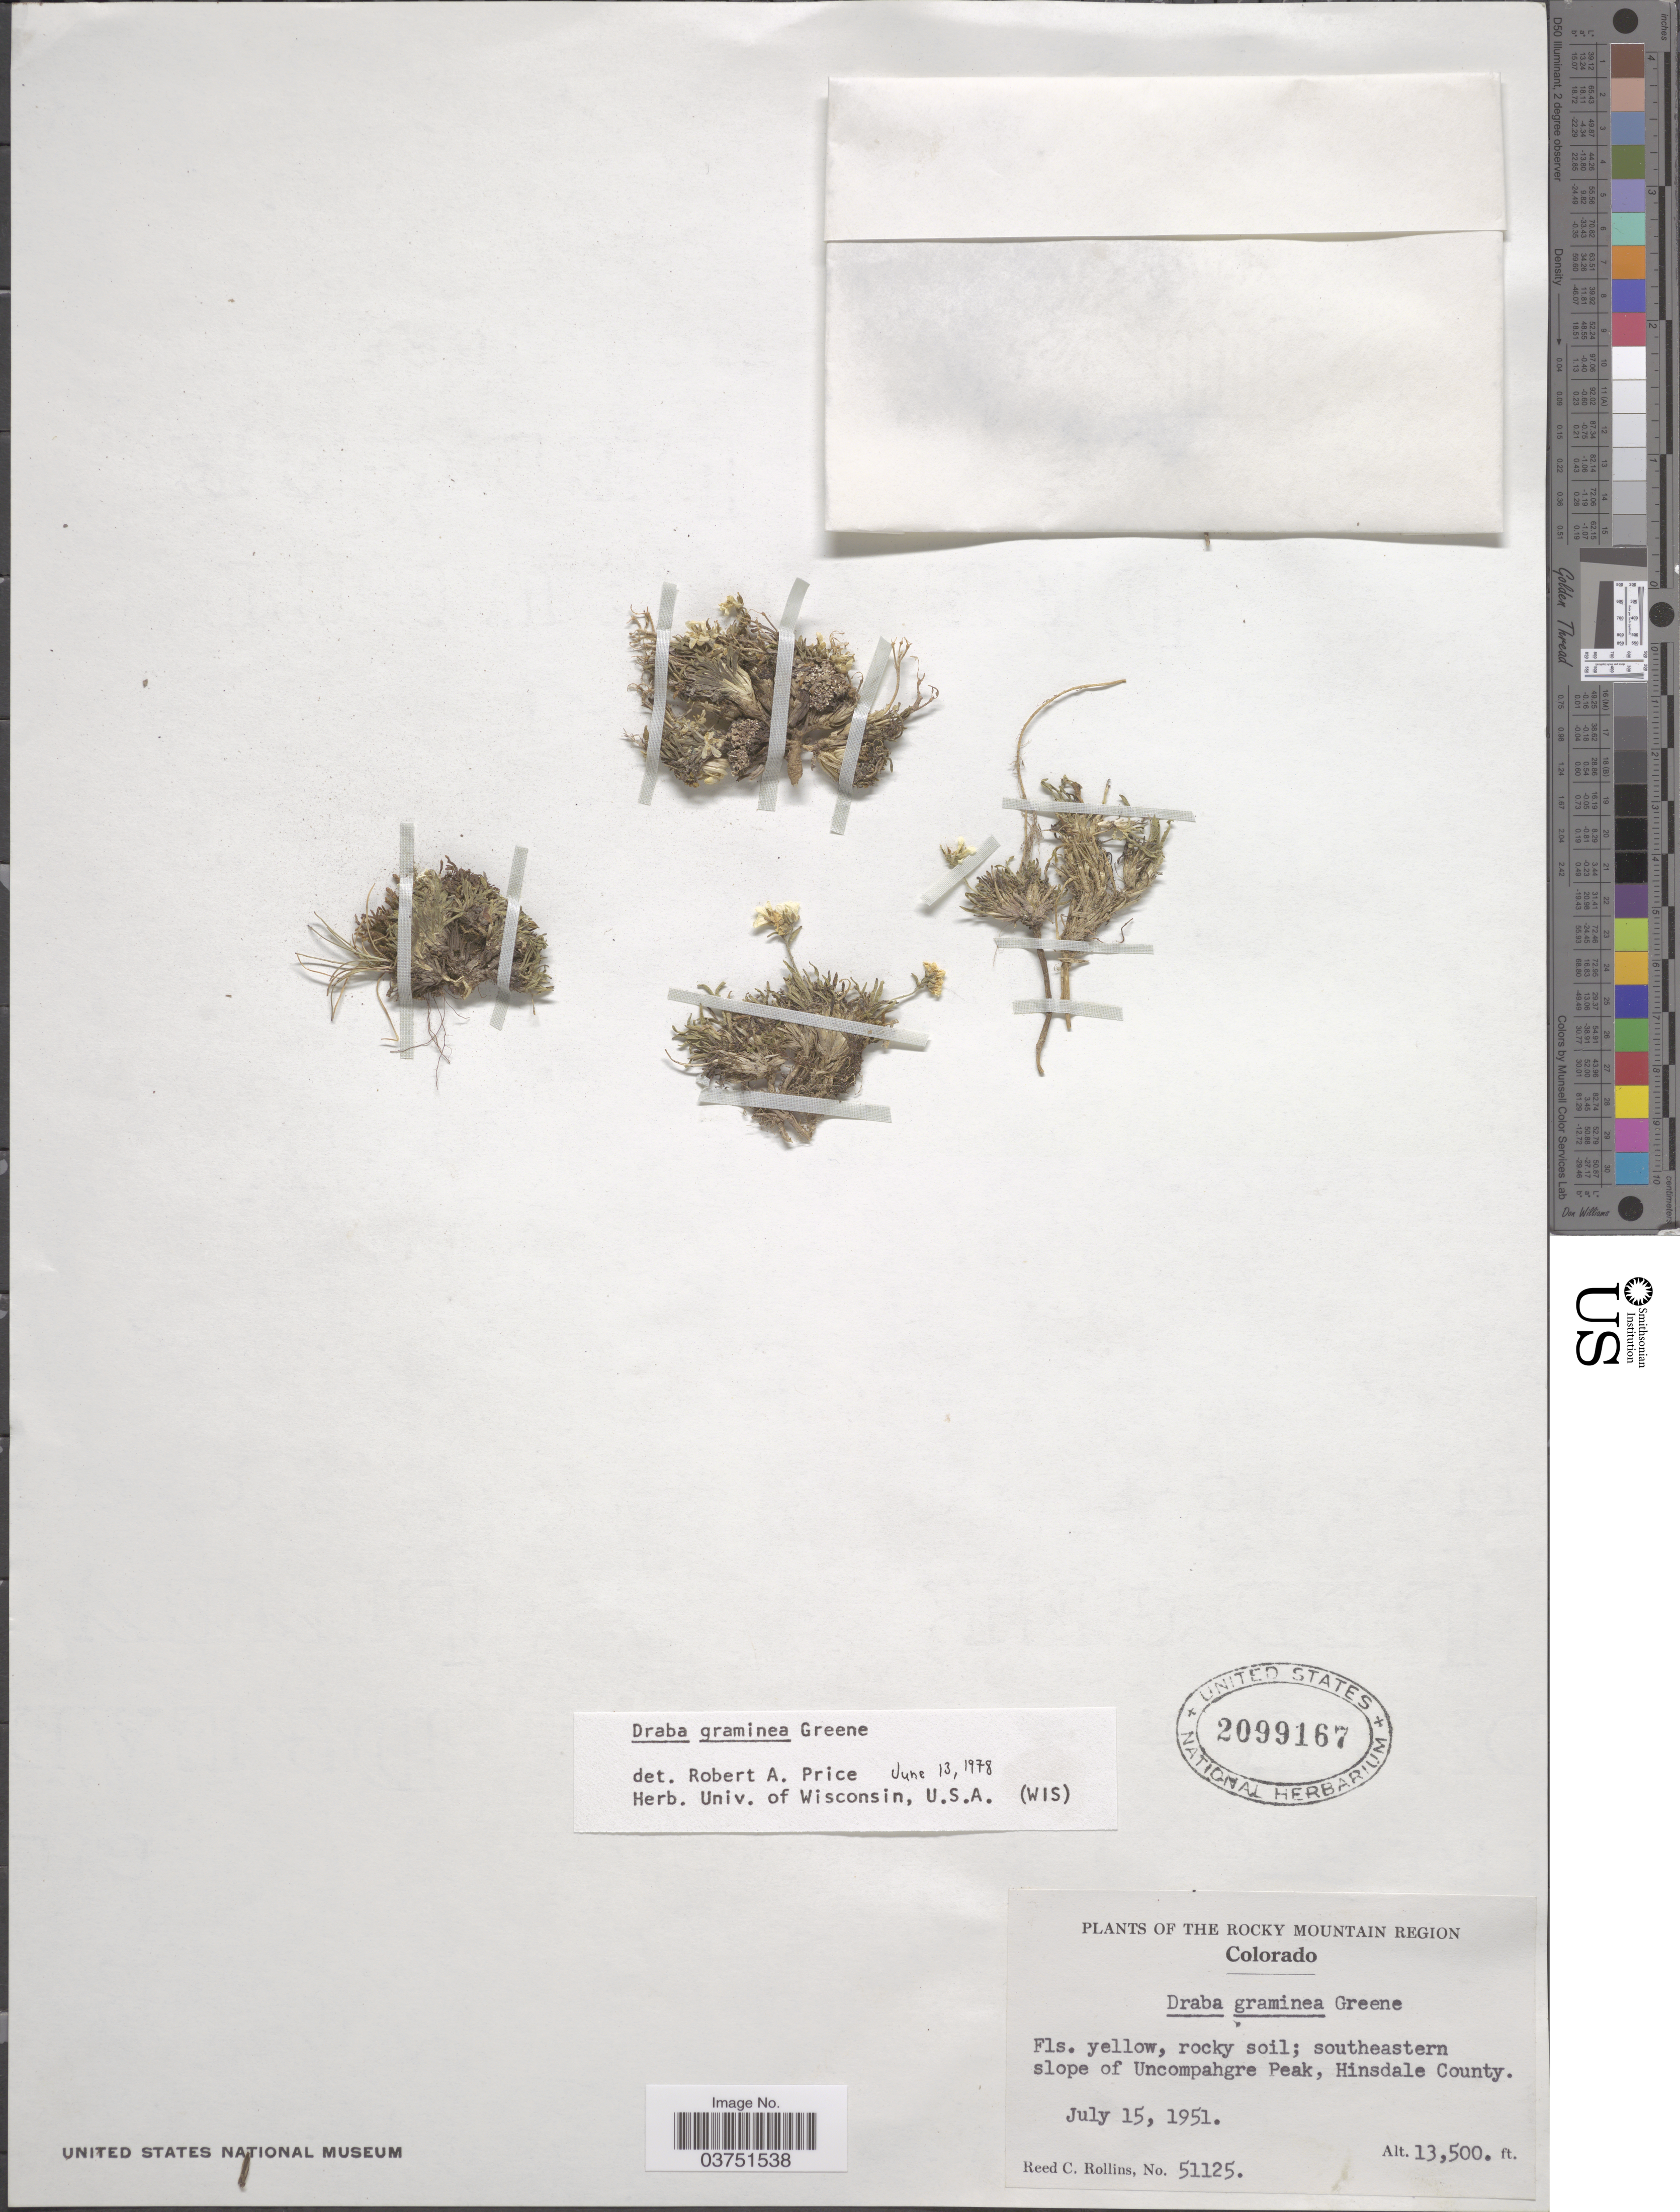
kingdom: Plantae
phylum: Tracheophyta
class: Magnoliopsida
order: Brassicales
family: Brassicaceae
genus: Draba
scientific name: Draba graminea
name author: Greene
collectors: R. C. Rollins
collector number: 51125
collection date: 1951-07-15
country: United States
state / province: Colorado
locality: The Rocky Mountain Region. Southeastern slope of Uncompaghre Peak, Hinsdale County.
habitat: rocky soil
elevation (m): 4115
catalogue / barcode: US 2099167